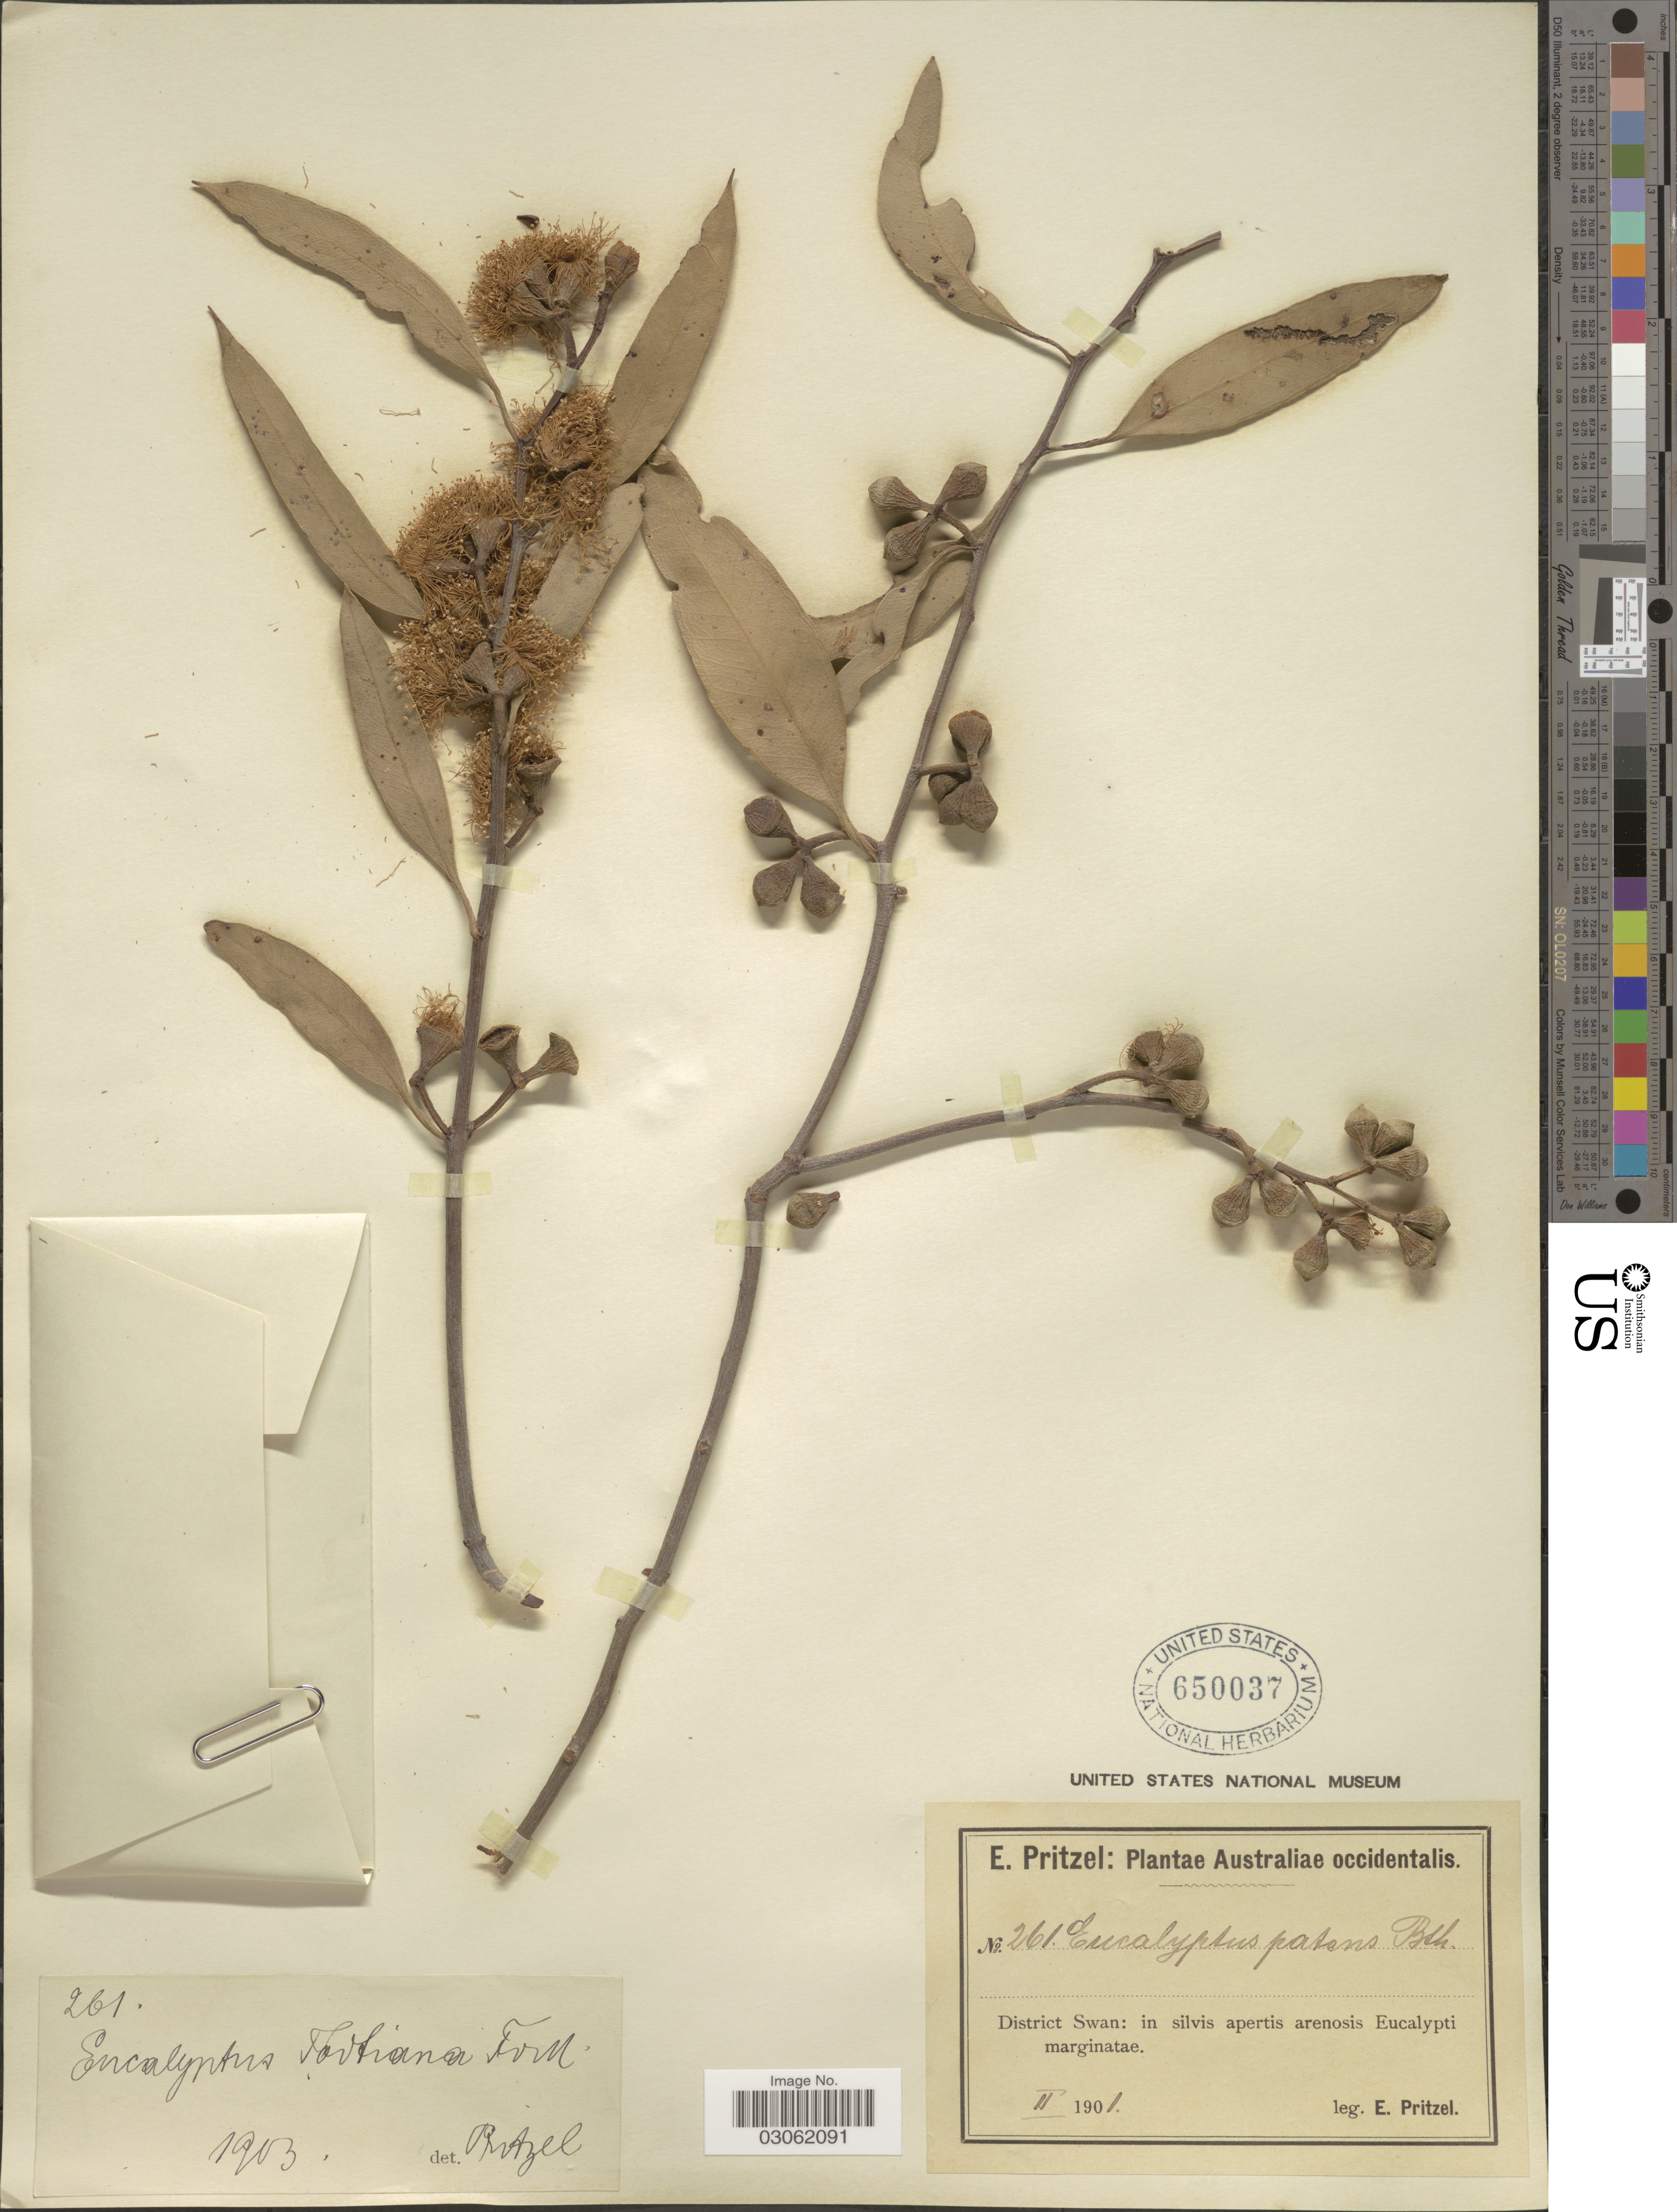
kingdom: Plantae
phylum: Tracheophyta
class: Magnoliopsida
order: Myrtales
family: Myrtaceae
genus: Eucalyptus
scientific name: Eucalyptus todtiana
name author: F. Muell.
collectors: E. G. Pritzel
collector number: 261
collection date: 1901-02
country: Australia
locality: Australiae occidentalis. District Swan.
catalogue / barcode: US 650037